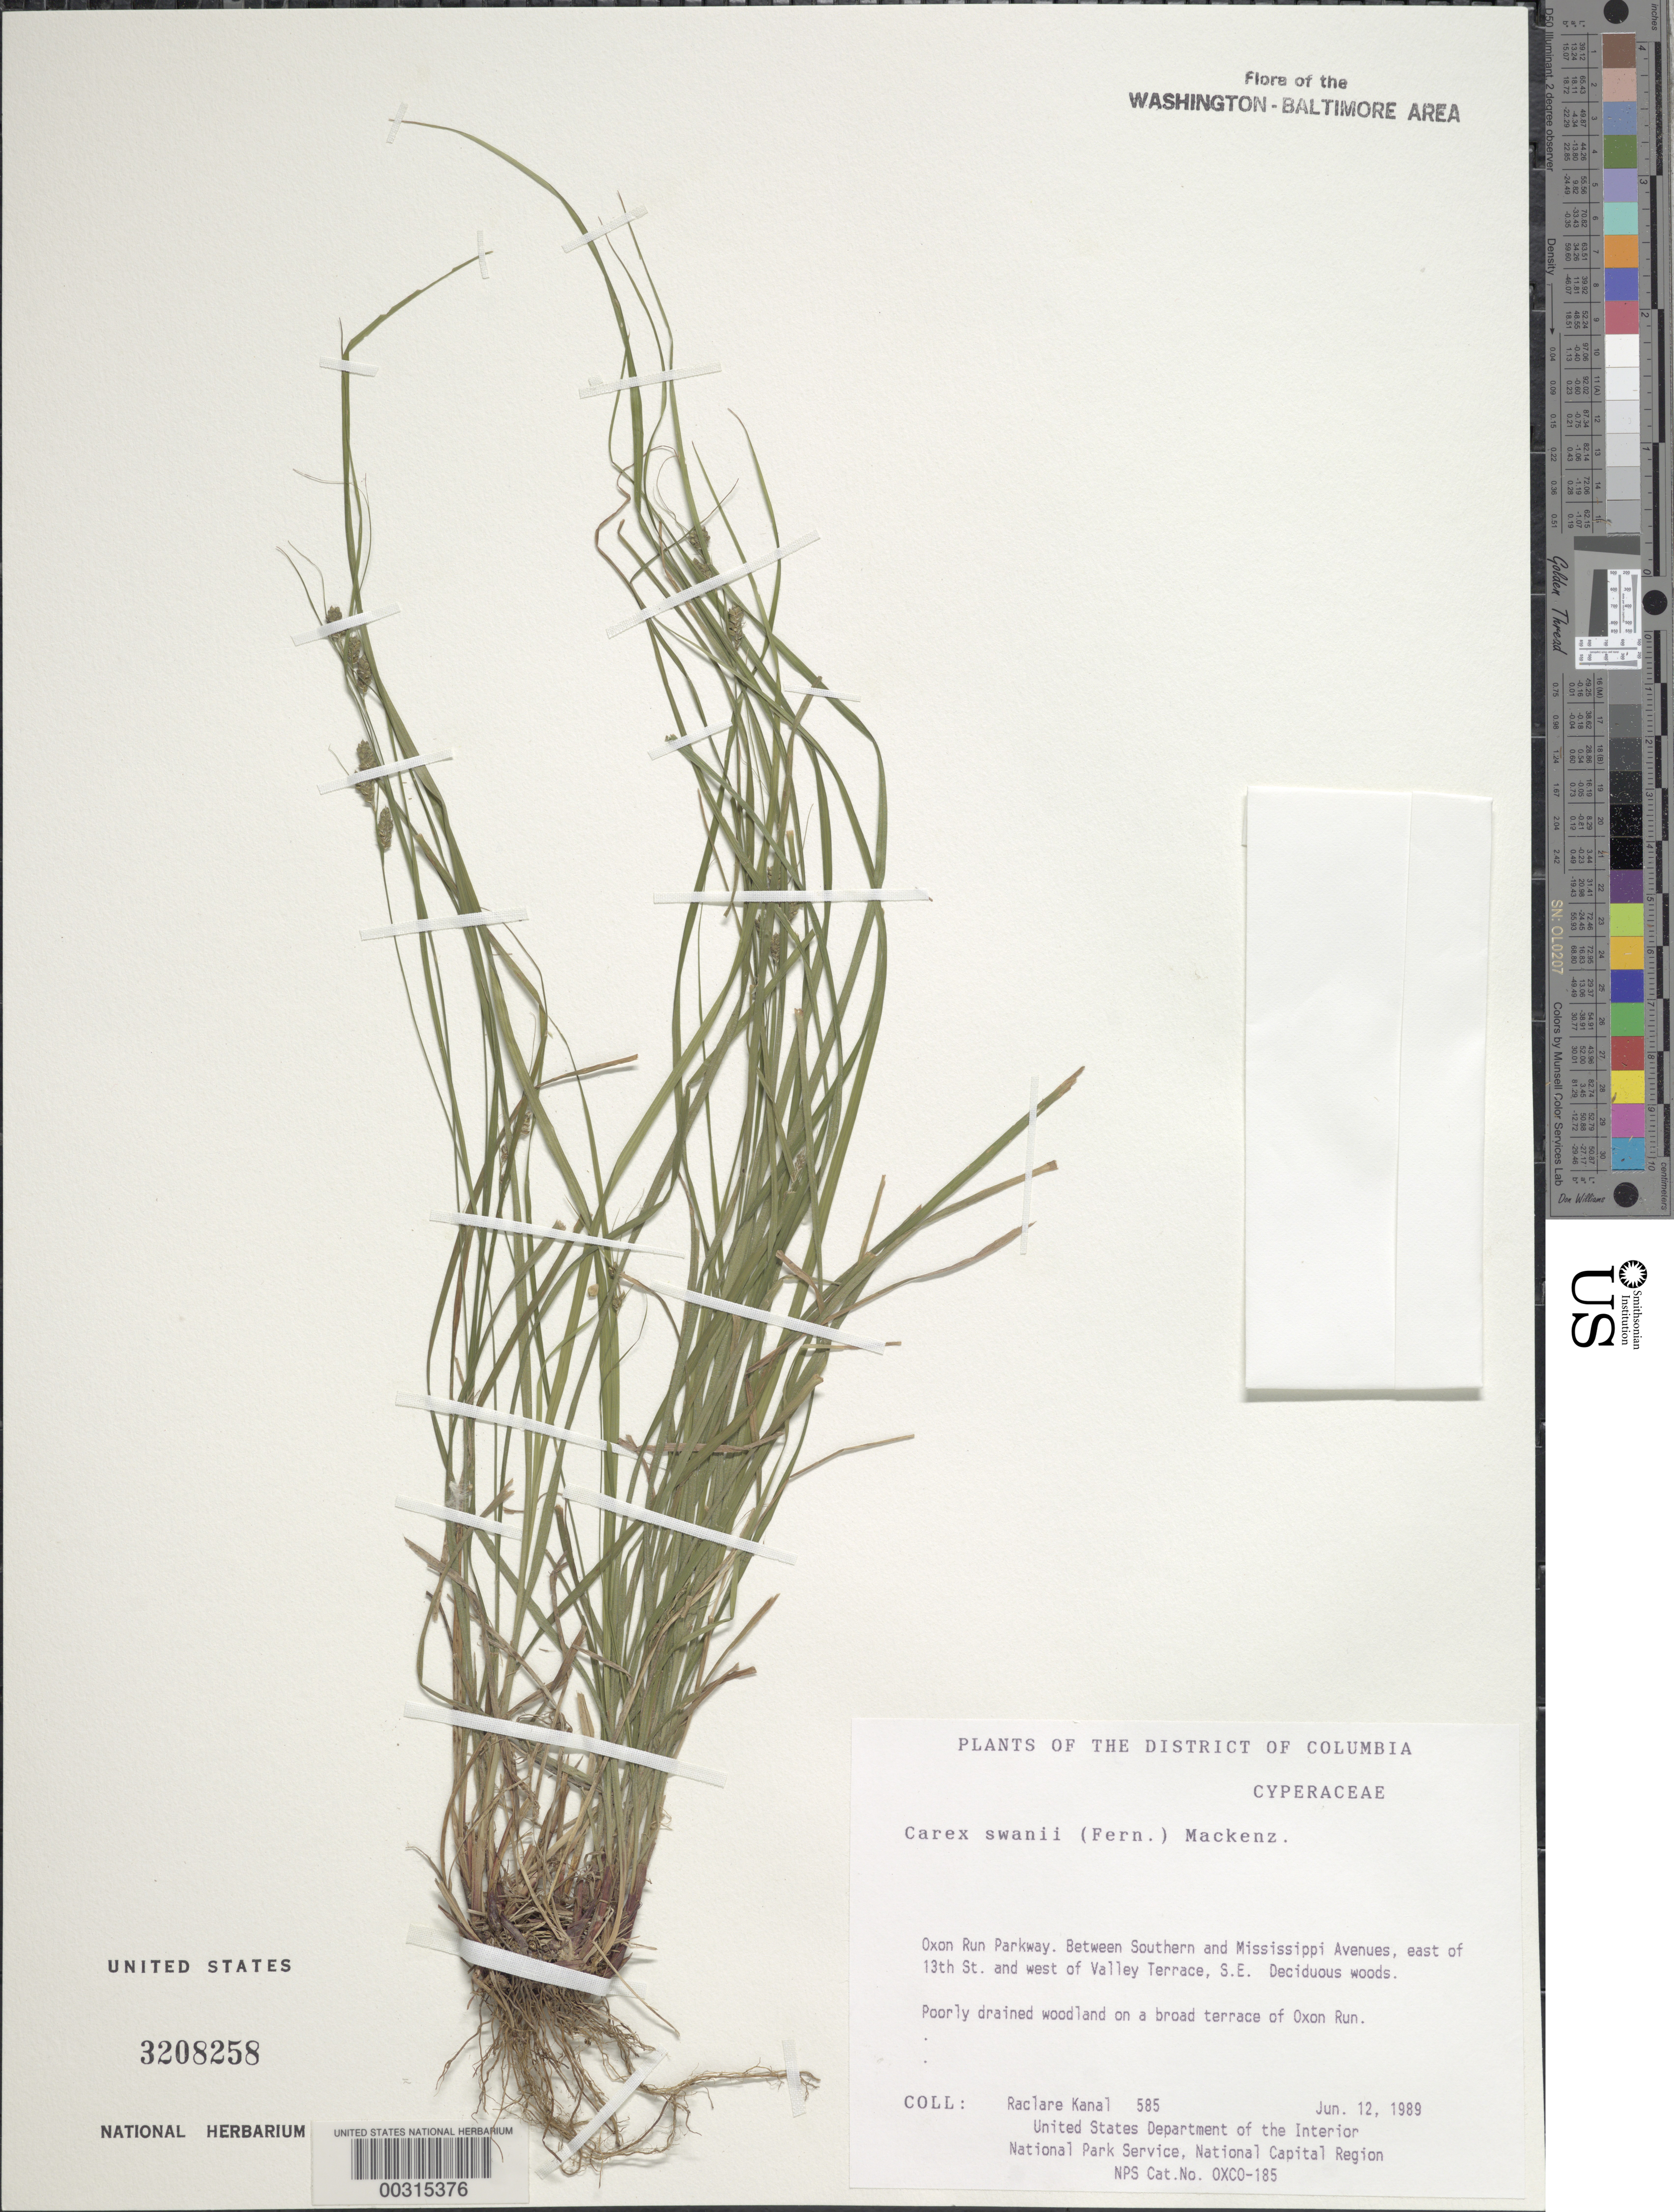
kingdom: Plantae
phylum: Tracheophyta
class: Liliopsida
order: Poales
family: Cyperaceae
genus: Carex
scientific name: Carex swanii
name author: (Fernald) Mack.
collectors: R. Kanal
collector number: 585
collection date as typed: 12 Jun 1989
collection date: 1989-06-12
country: United States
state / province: District of Columbia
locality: Oxon Run Parkway, between Southern Ave. and Mississippi Ave, E of 13th St, W of Valley Terrace, SE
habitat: Deciduous woods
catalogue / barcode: US 3208258